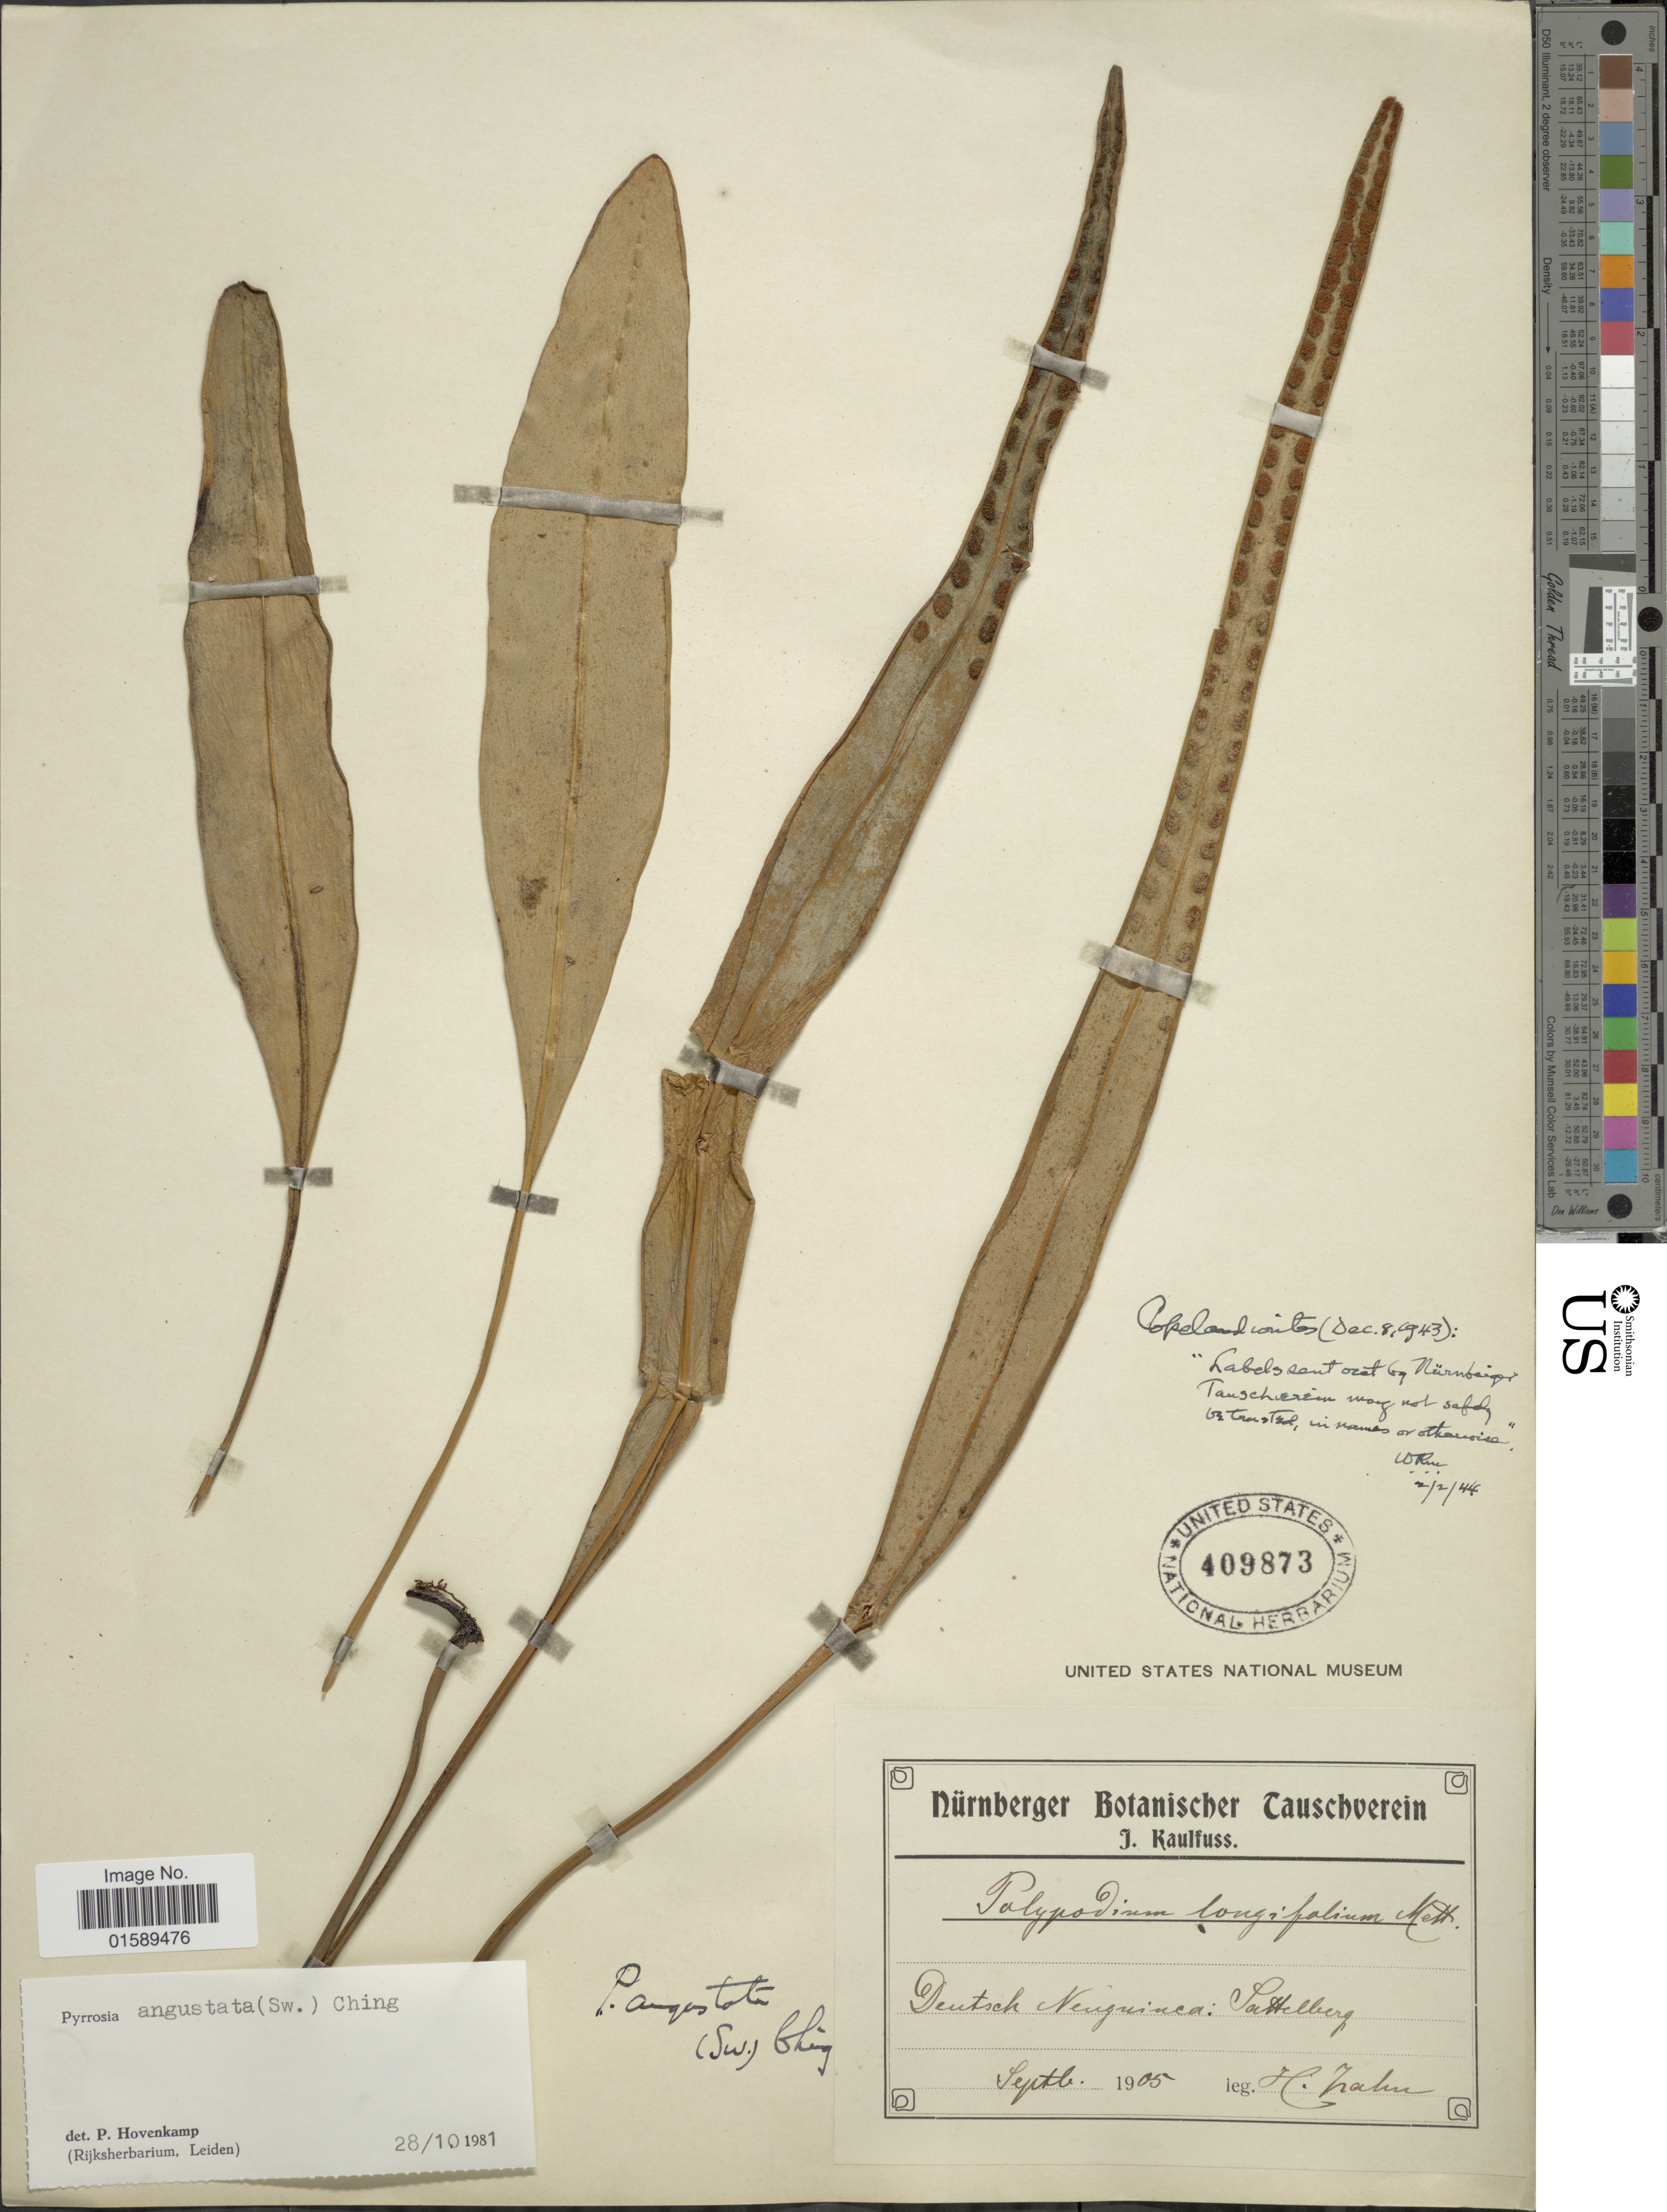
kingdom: Plantae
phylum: Tracheophyta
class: Polypodiopsida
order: Polypodiales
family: Polypodiaceae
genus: Pyrrosia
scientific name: Pyrrosia angustata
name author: (Sw.) Ching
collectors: H. Zahn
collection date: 1905-09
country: Papua New Guinea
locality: Deutsch Neuguinenea: Sattelberg.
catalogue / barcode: US 409873